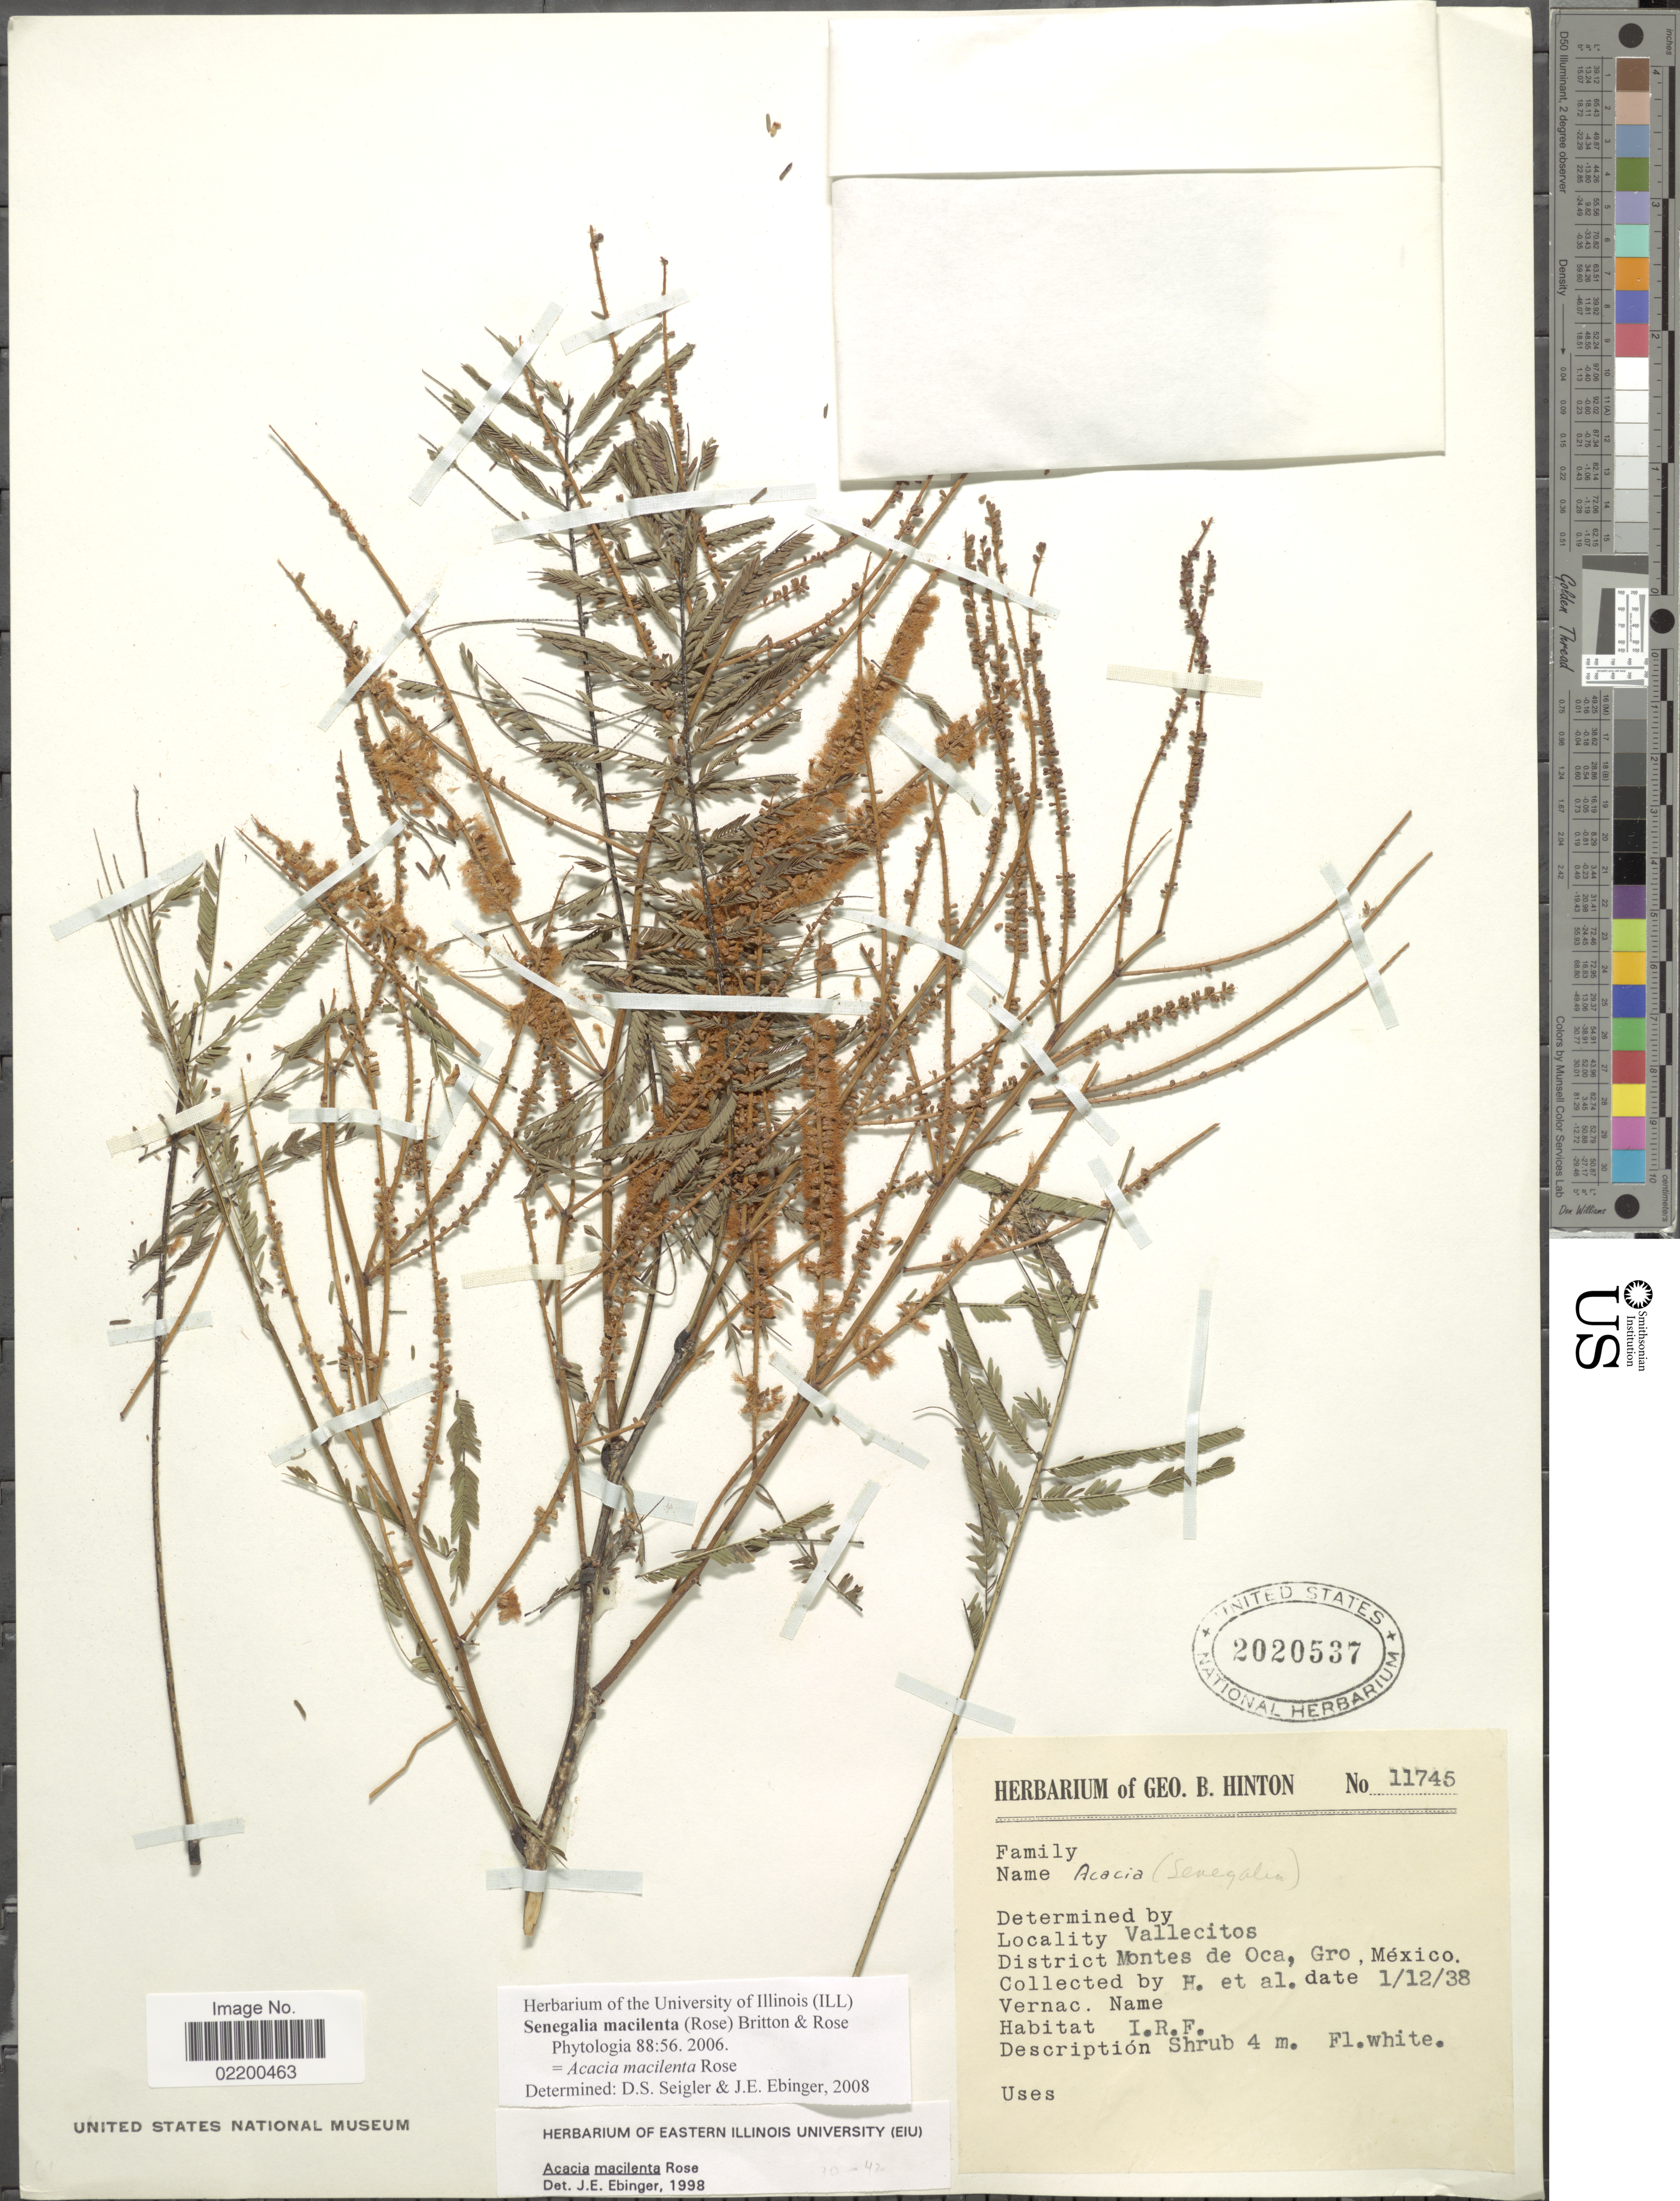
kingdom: Plantae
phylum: Tracheophyta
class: Magnoliopsida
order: Fabales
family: Fabaceae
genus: Senegalia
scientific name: Senegalia macilenta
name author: (Rose) Britton & Rose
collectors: G. B. Hinton & et al.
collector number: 11745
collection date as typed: Transcribed d/m/y: 12/1/38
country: Mexico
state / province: Guerrero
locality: Vallecitos, District Montes de Oca, Gro., Mexico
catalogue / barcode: US 2020537